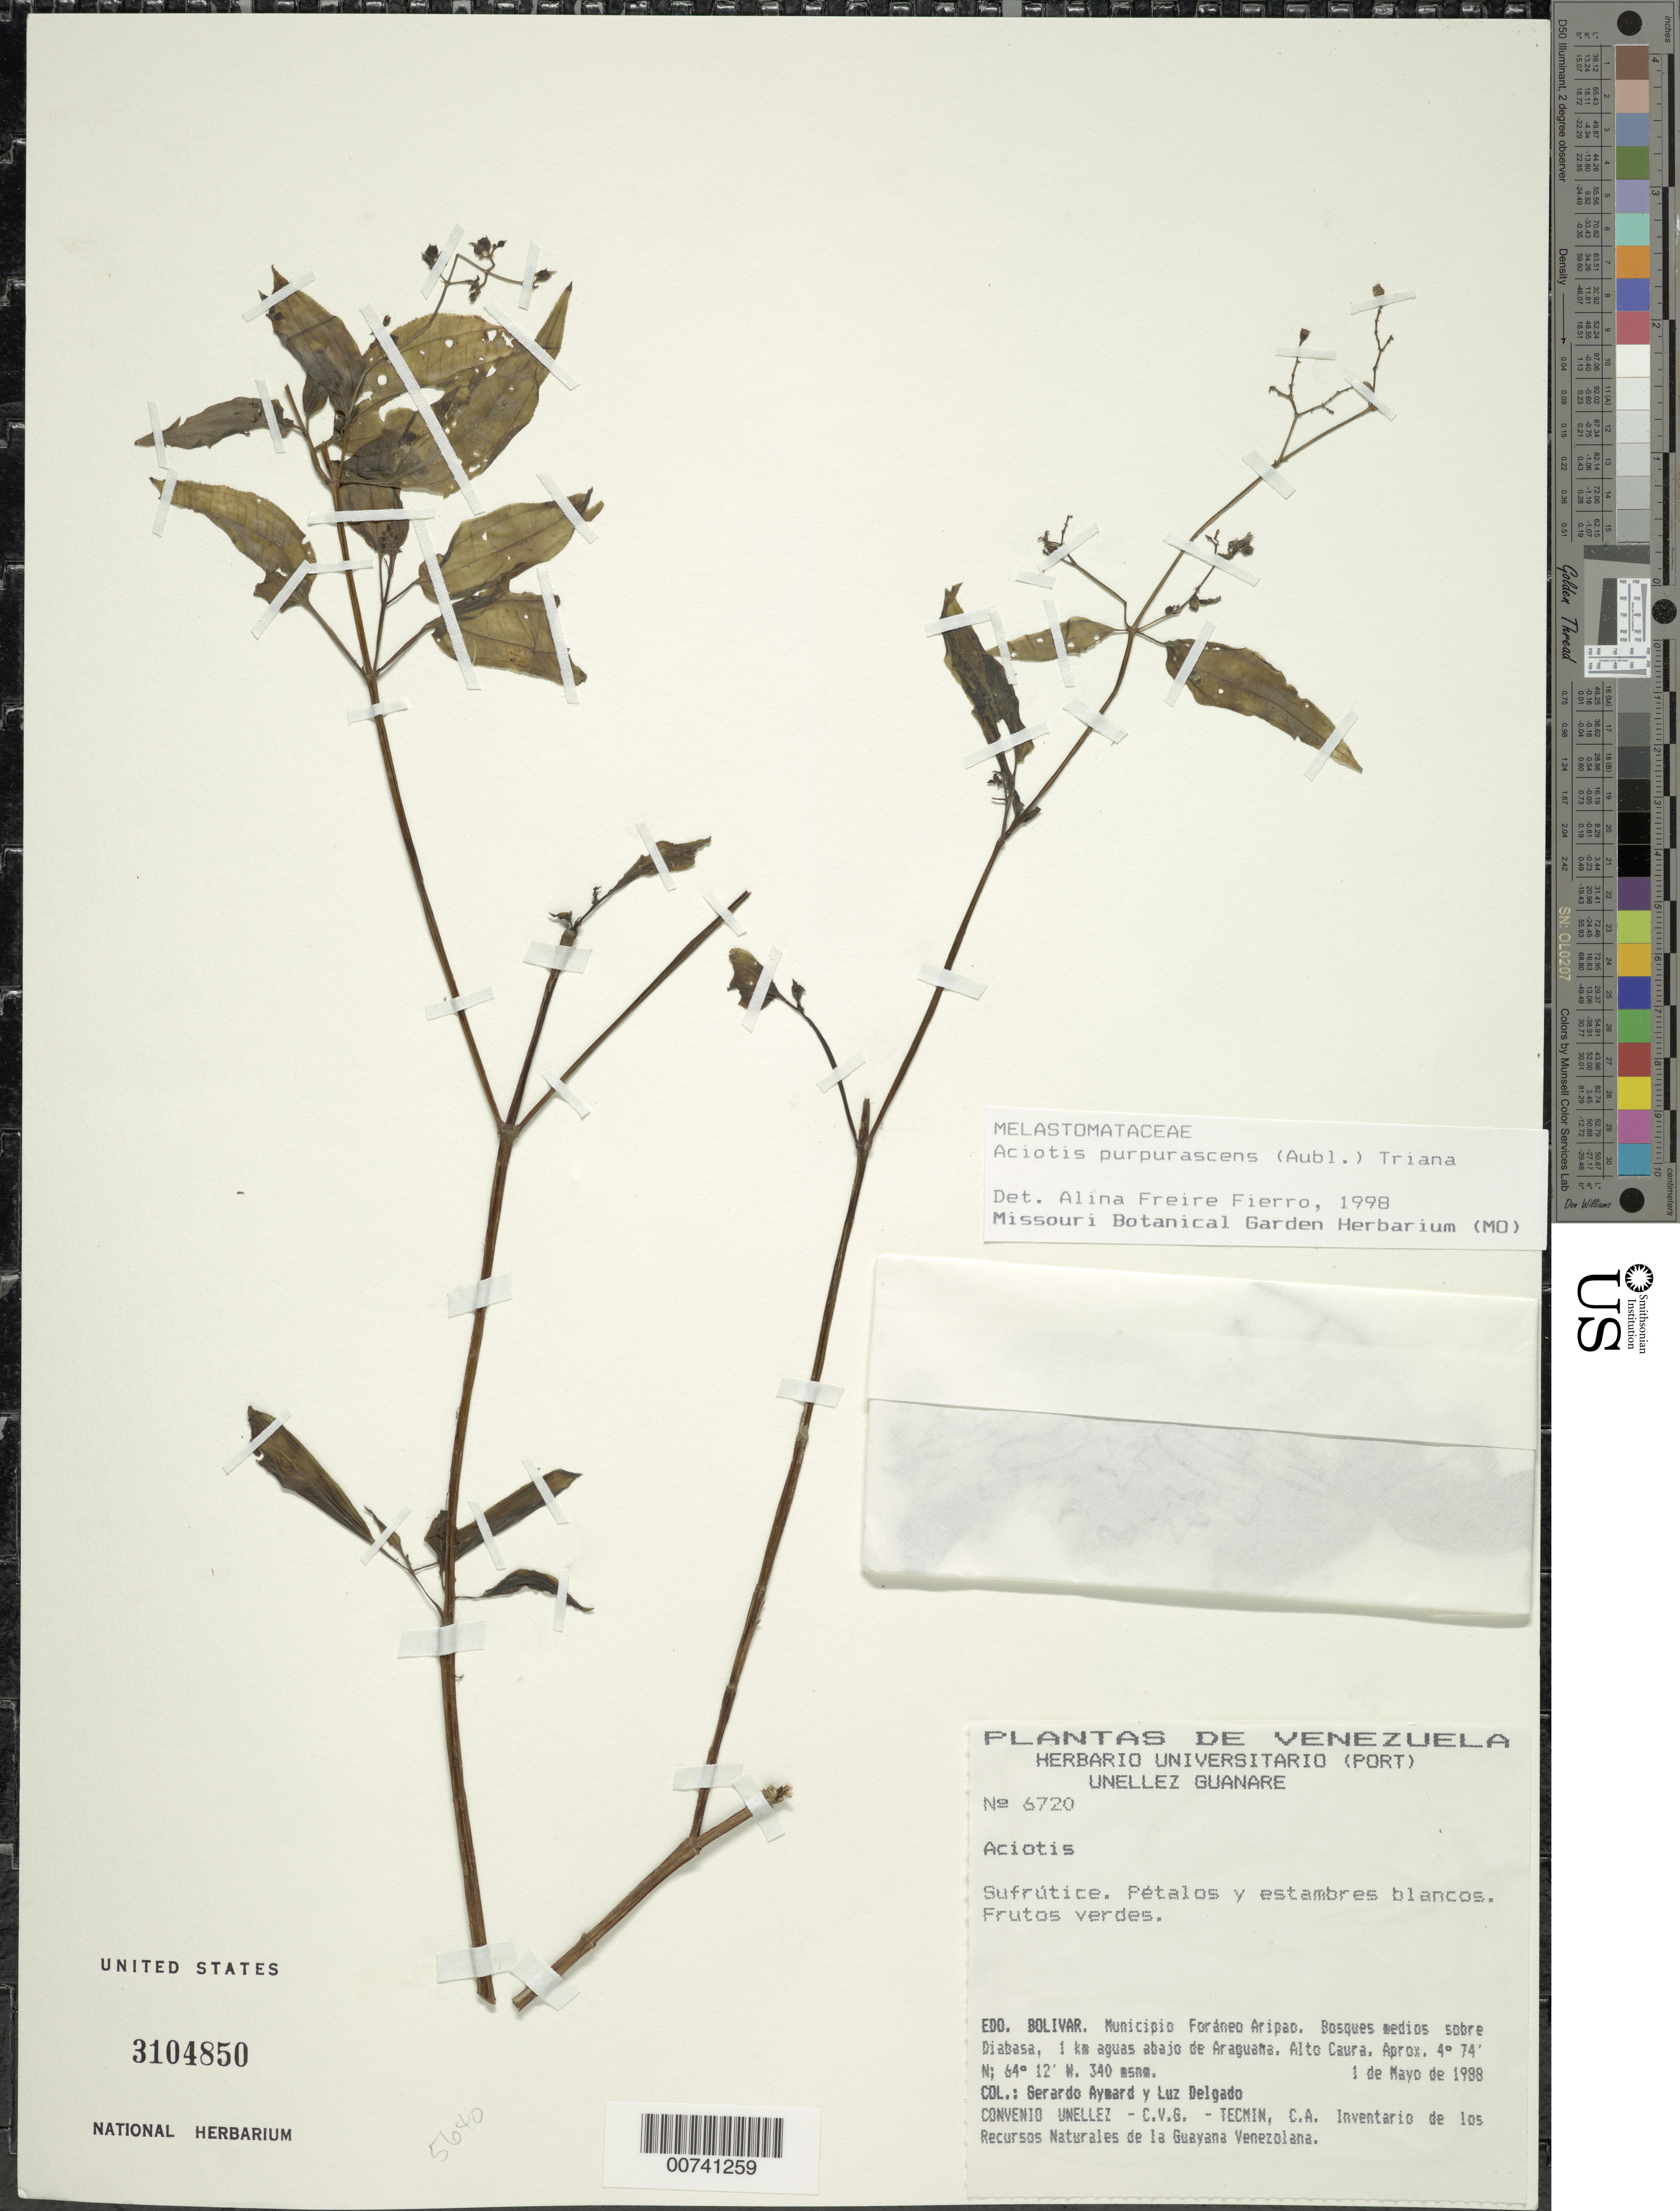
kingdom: Plantae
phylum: Tracheophyta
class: Magnoliopsida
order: Myrtales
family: Melastomataceae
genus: Aciotis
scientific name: Aciotis purpurascens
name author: (Aubl.) Triana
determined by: Freire-Fierro, A.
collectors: G. A. Aymard & L. Delgado V.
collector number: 6720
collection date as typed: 1-May-88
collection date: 1988-05-01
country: Venezuela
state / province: Bolívar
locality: Mun. Foraneo Aripao, Alto Río Caura, Araguana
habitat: Forest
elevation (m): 340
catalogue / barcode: US 3104850